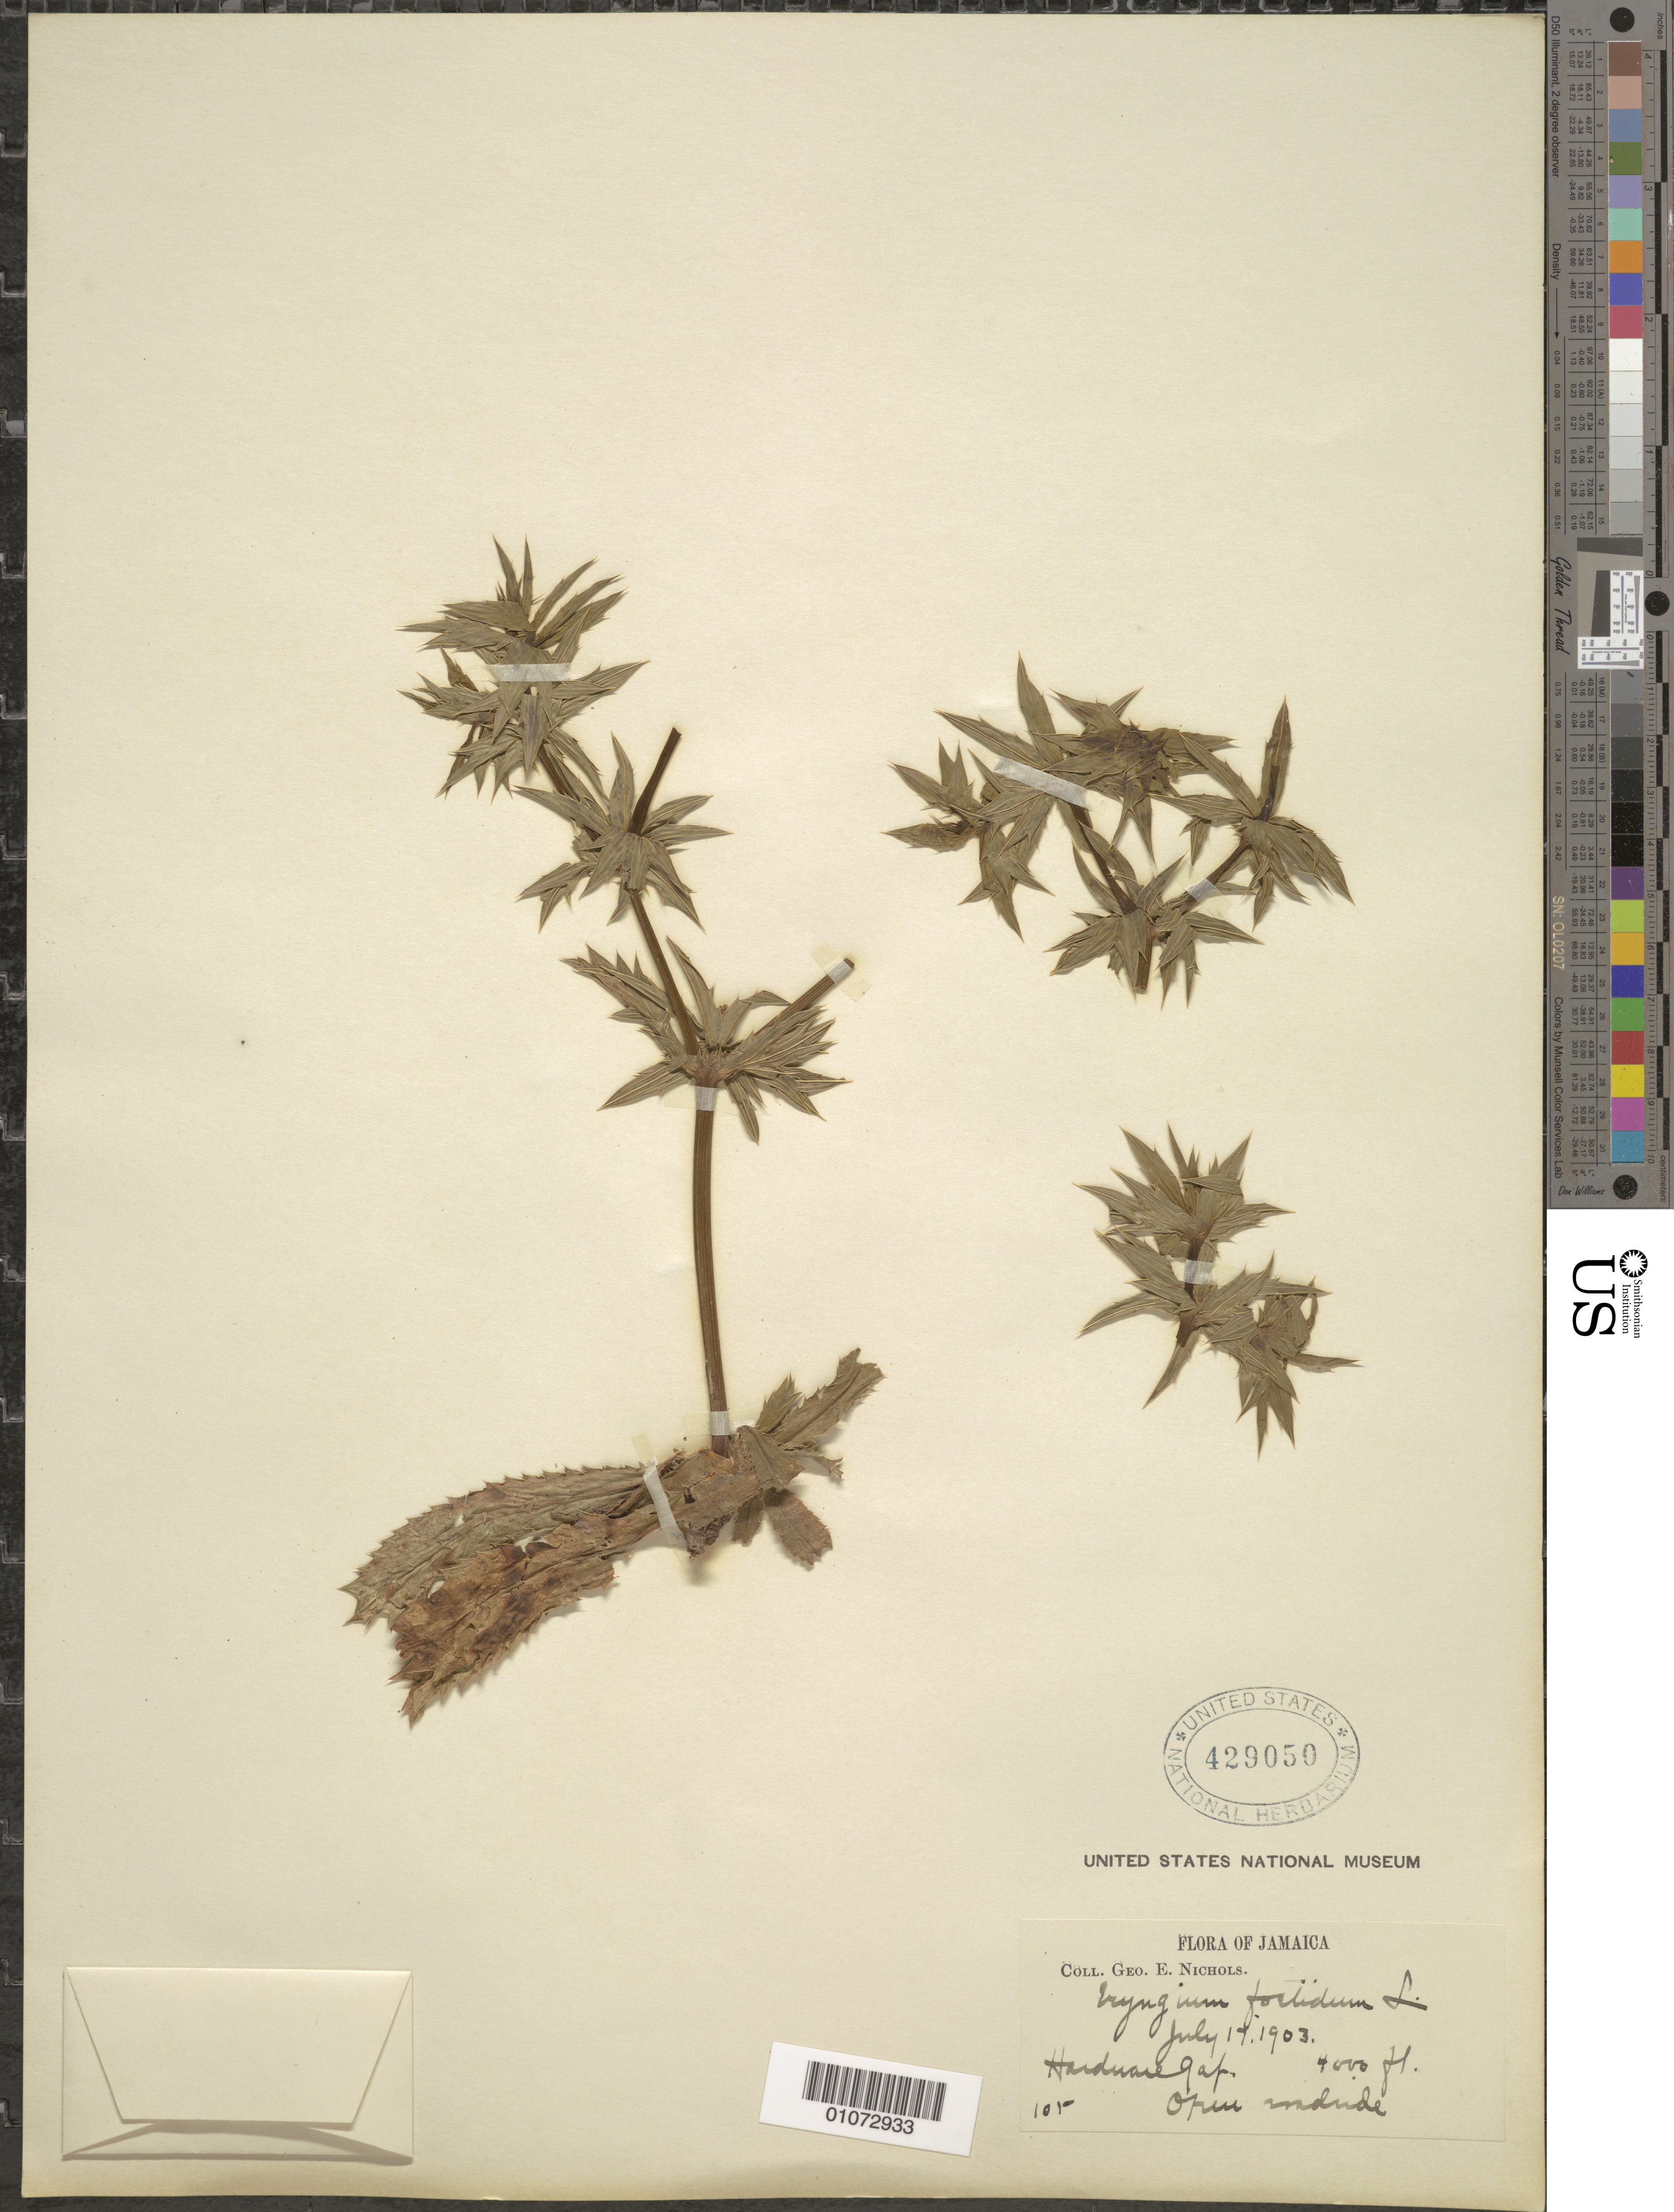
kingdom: Plantae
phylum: Tracheophyta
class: Magnoliopsida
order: Apiales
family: Apiaceae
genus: Eryngium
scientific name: Eryngium foetidum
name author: L.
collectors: G. E. Nichols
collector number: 105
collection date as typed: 17 Jul 1903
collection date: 1903-07-17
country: Jamaica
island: Jamaica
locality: Hardware (Hardwar?) Gap, open roadside.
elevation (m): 1219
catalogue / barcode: US 429050